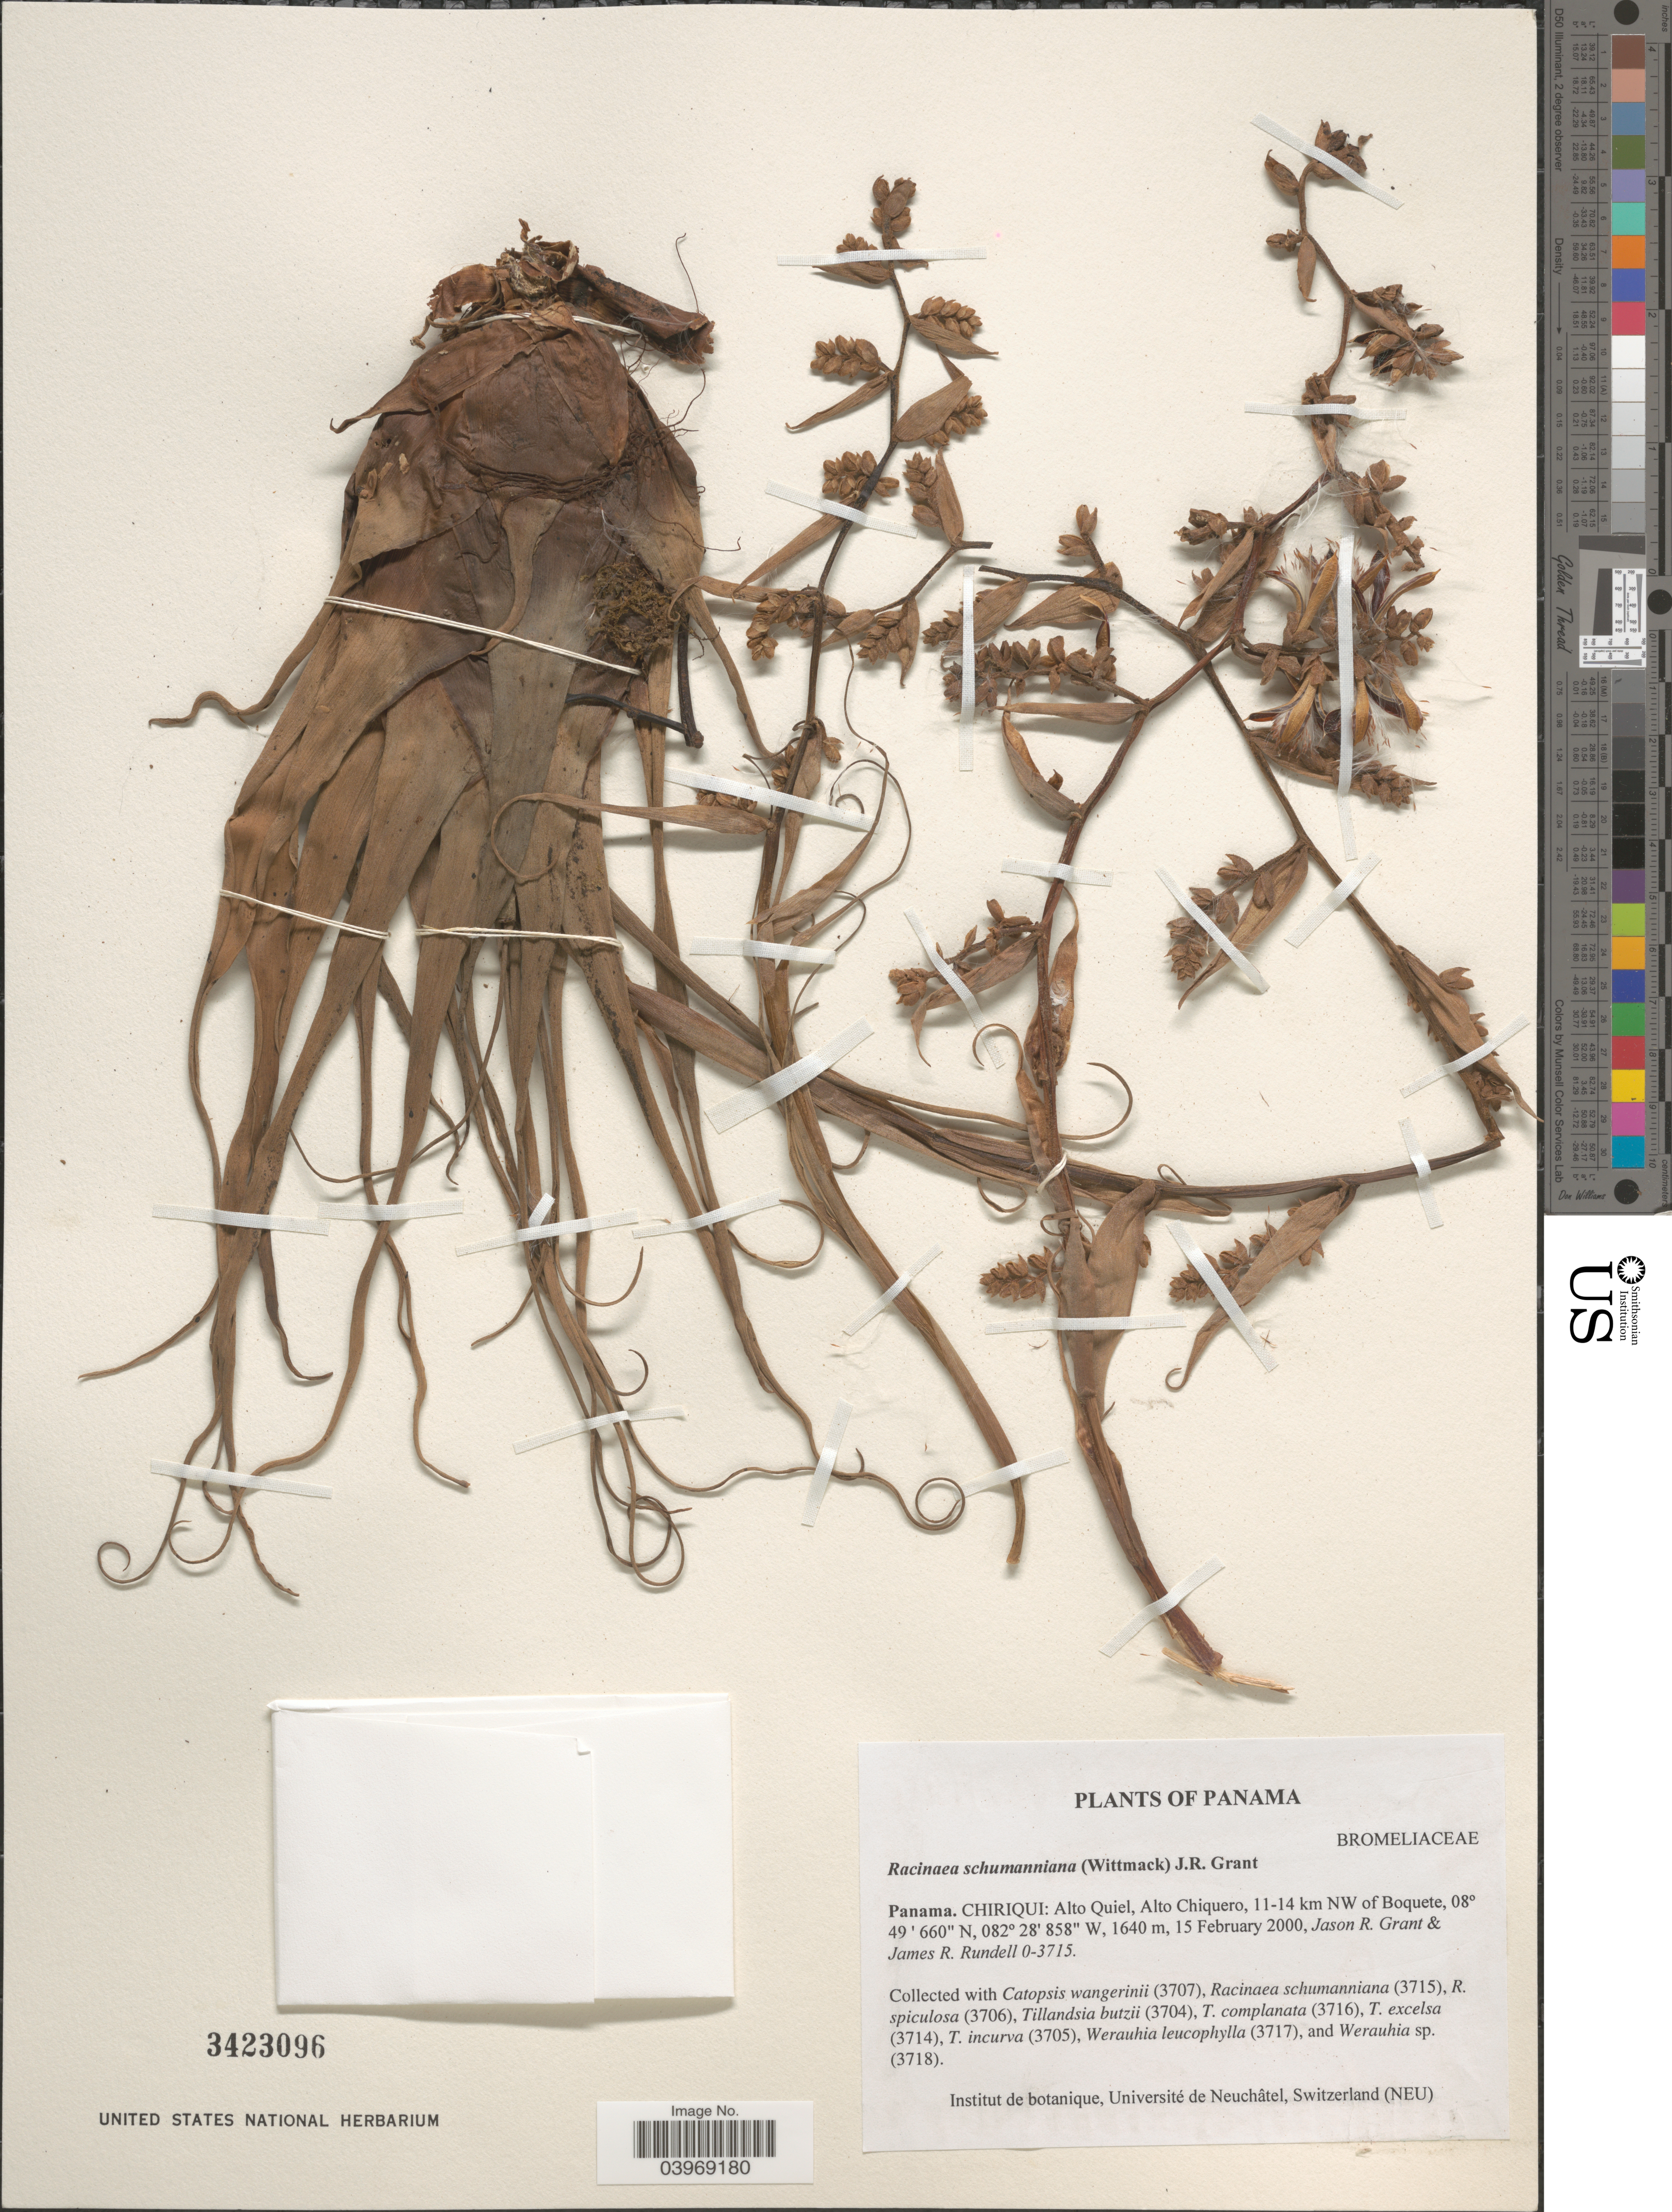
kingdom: Plantae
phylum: Tracheophyta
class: Liliopsida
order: Poales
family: Bromeliaceae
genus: Racinaea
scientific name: Racinaea schumanniana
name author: (Wittm.) J.R. Grant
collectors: J. R. Grant & J. R. Rundell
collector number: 0-3715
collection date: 2000-02-15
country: Panama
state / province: Chiriqui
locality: Alto Quiel, Alto Chiquero, 11-14 km NW of Boquete.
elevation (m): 1640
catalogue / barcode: US 3423096